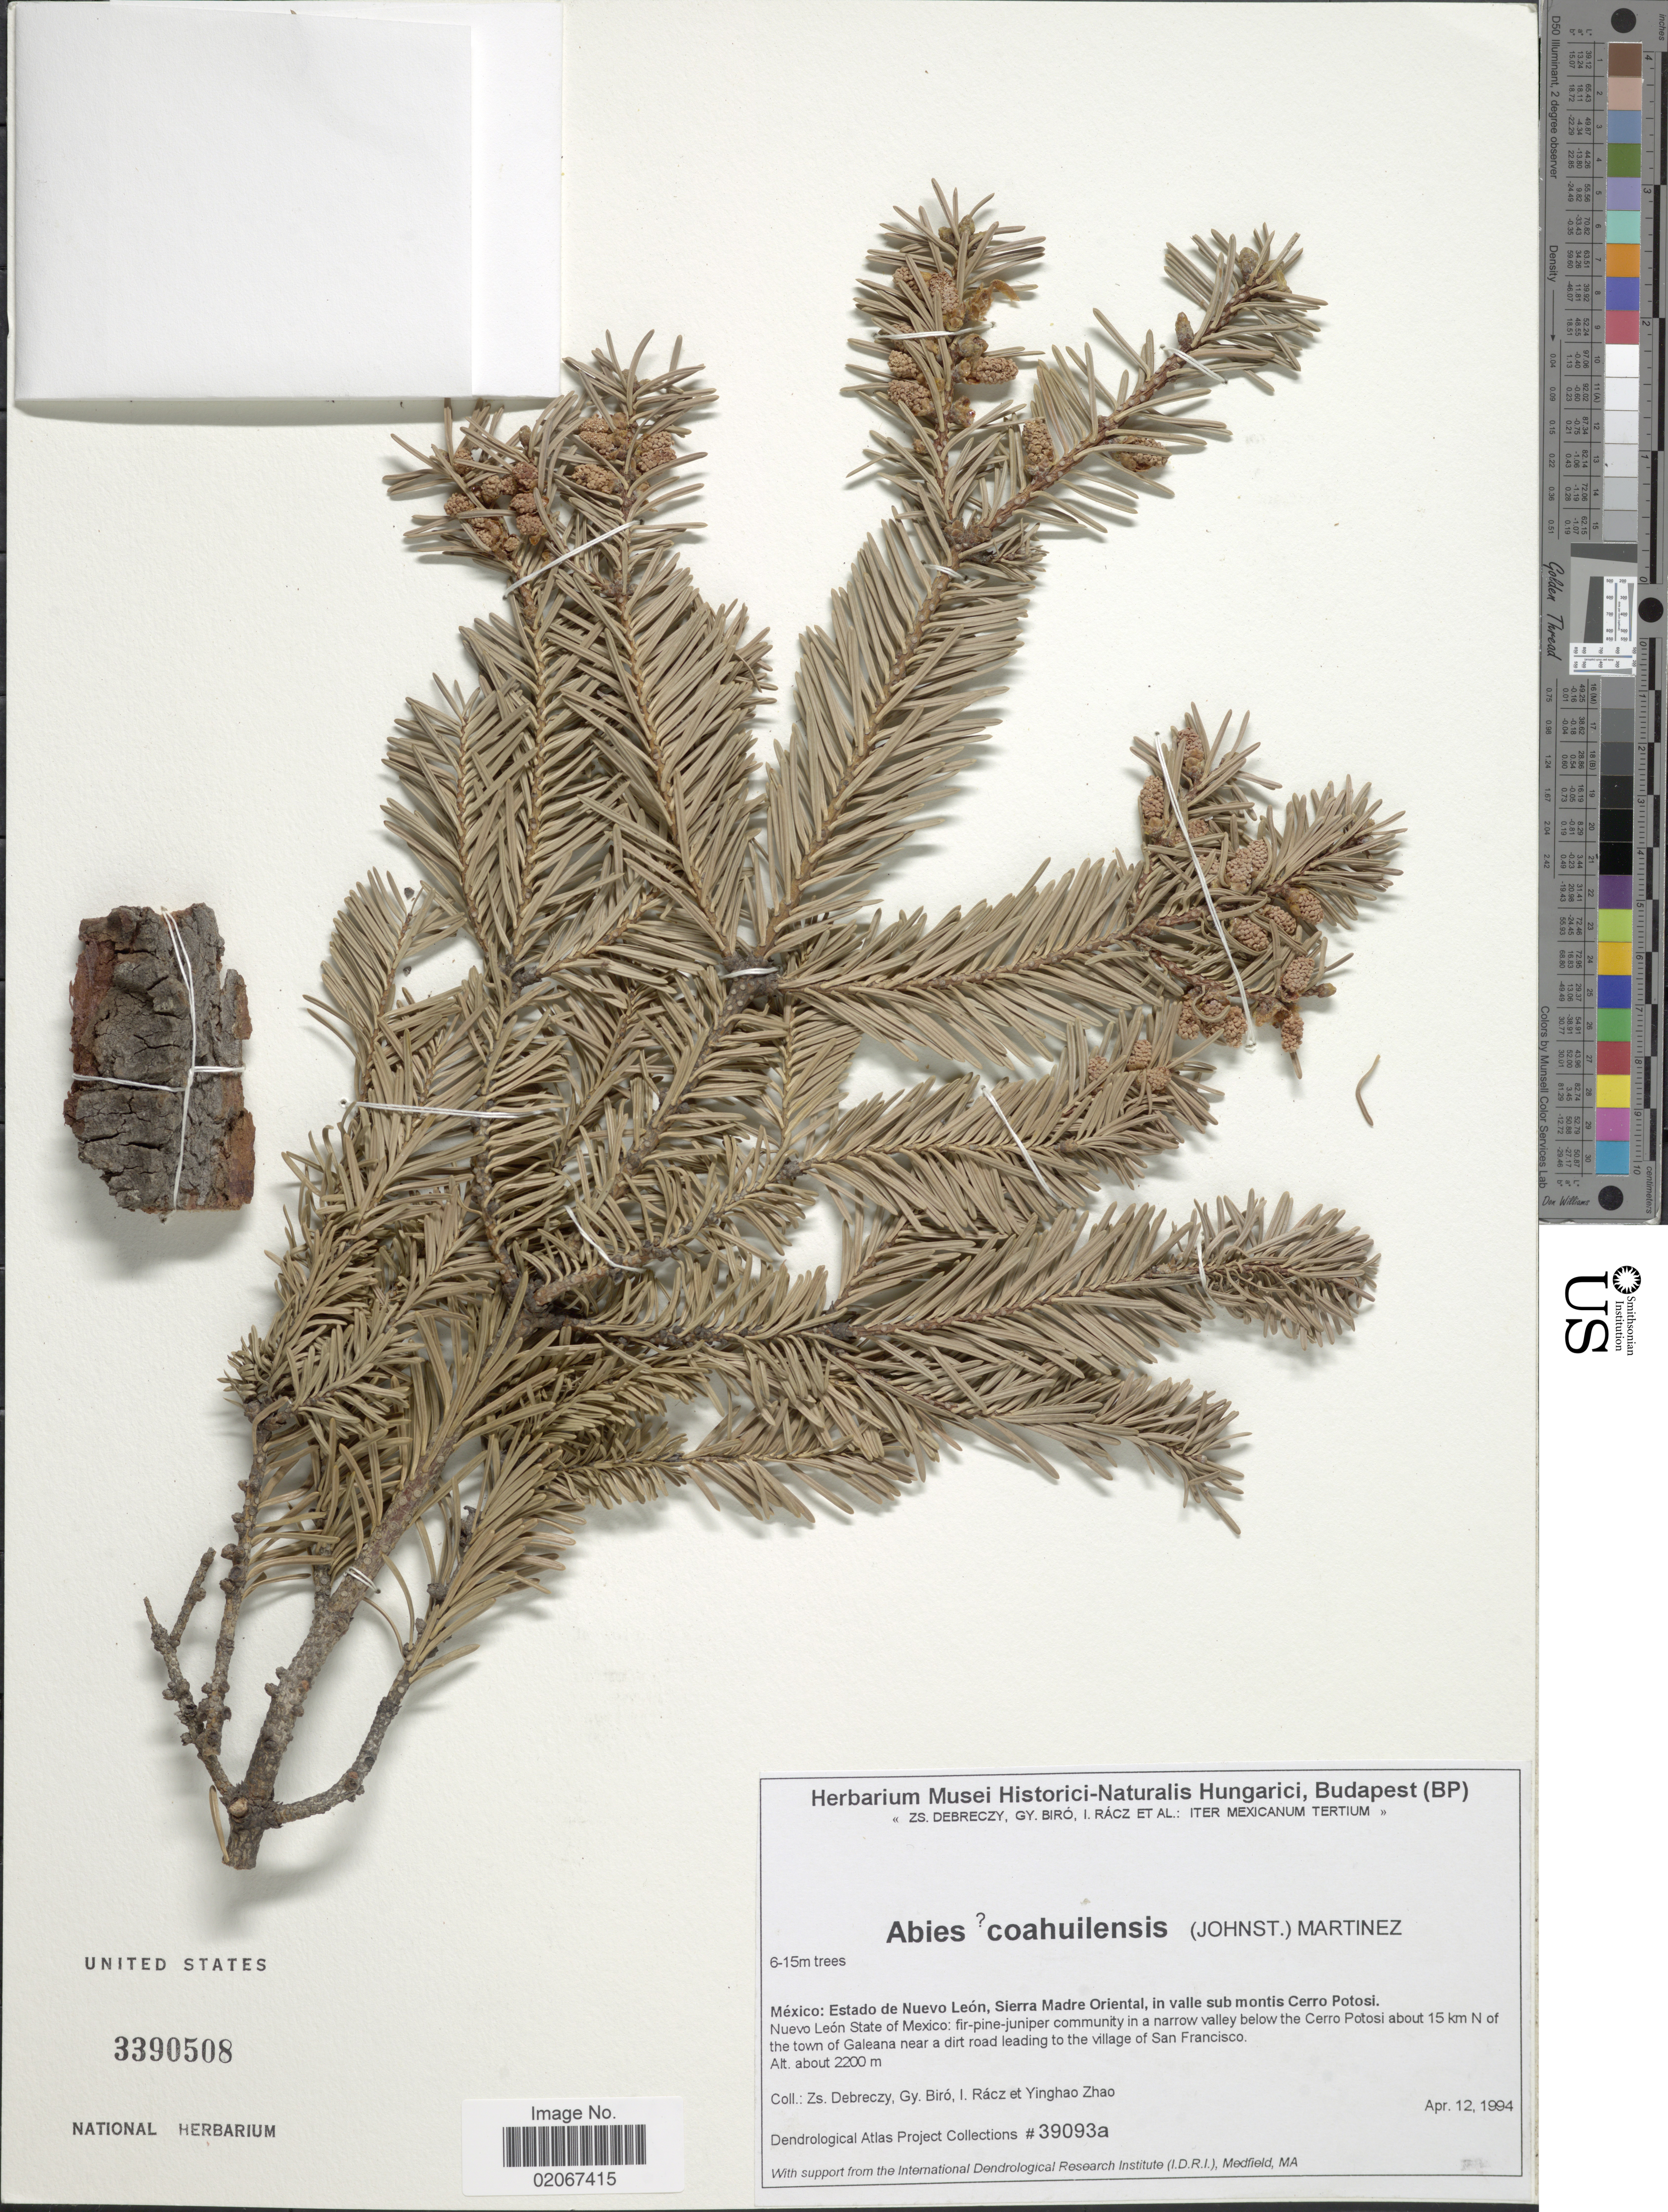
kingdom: Plantae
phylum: Tracheophyta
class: Pinopsida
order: Pinales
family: Pinaceae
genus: Abies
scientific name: Abies coahuilensis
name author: I.M. Johnst.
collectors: Z. Debreczy, G. Biro, I. Rácz & Yunpeng Zhao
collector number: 39093a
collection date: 1994-04-12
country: Mexico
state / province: Nuevo León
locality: México: Estado de Nuevo León, Sierra Madre Oriental, in valle sub montis Cerro Potosi. Nuevo León State of Mexico: fire-pine-juniper community in a narrow vlley below the Cerro Potosi about 15 km N of the town of Galeana near a dirt road leading to the village of San Francisco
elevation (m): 2200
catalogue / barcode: US 3390508